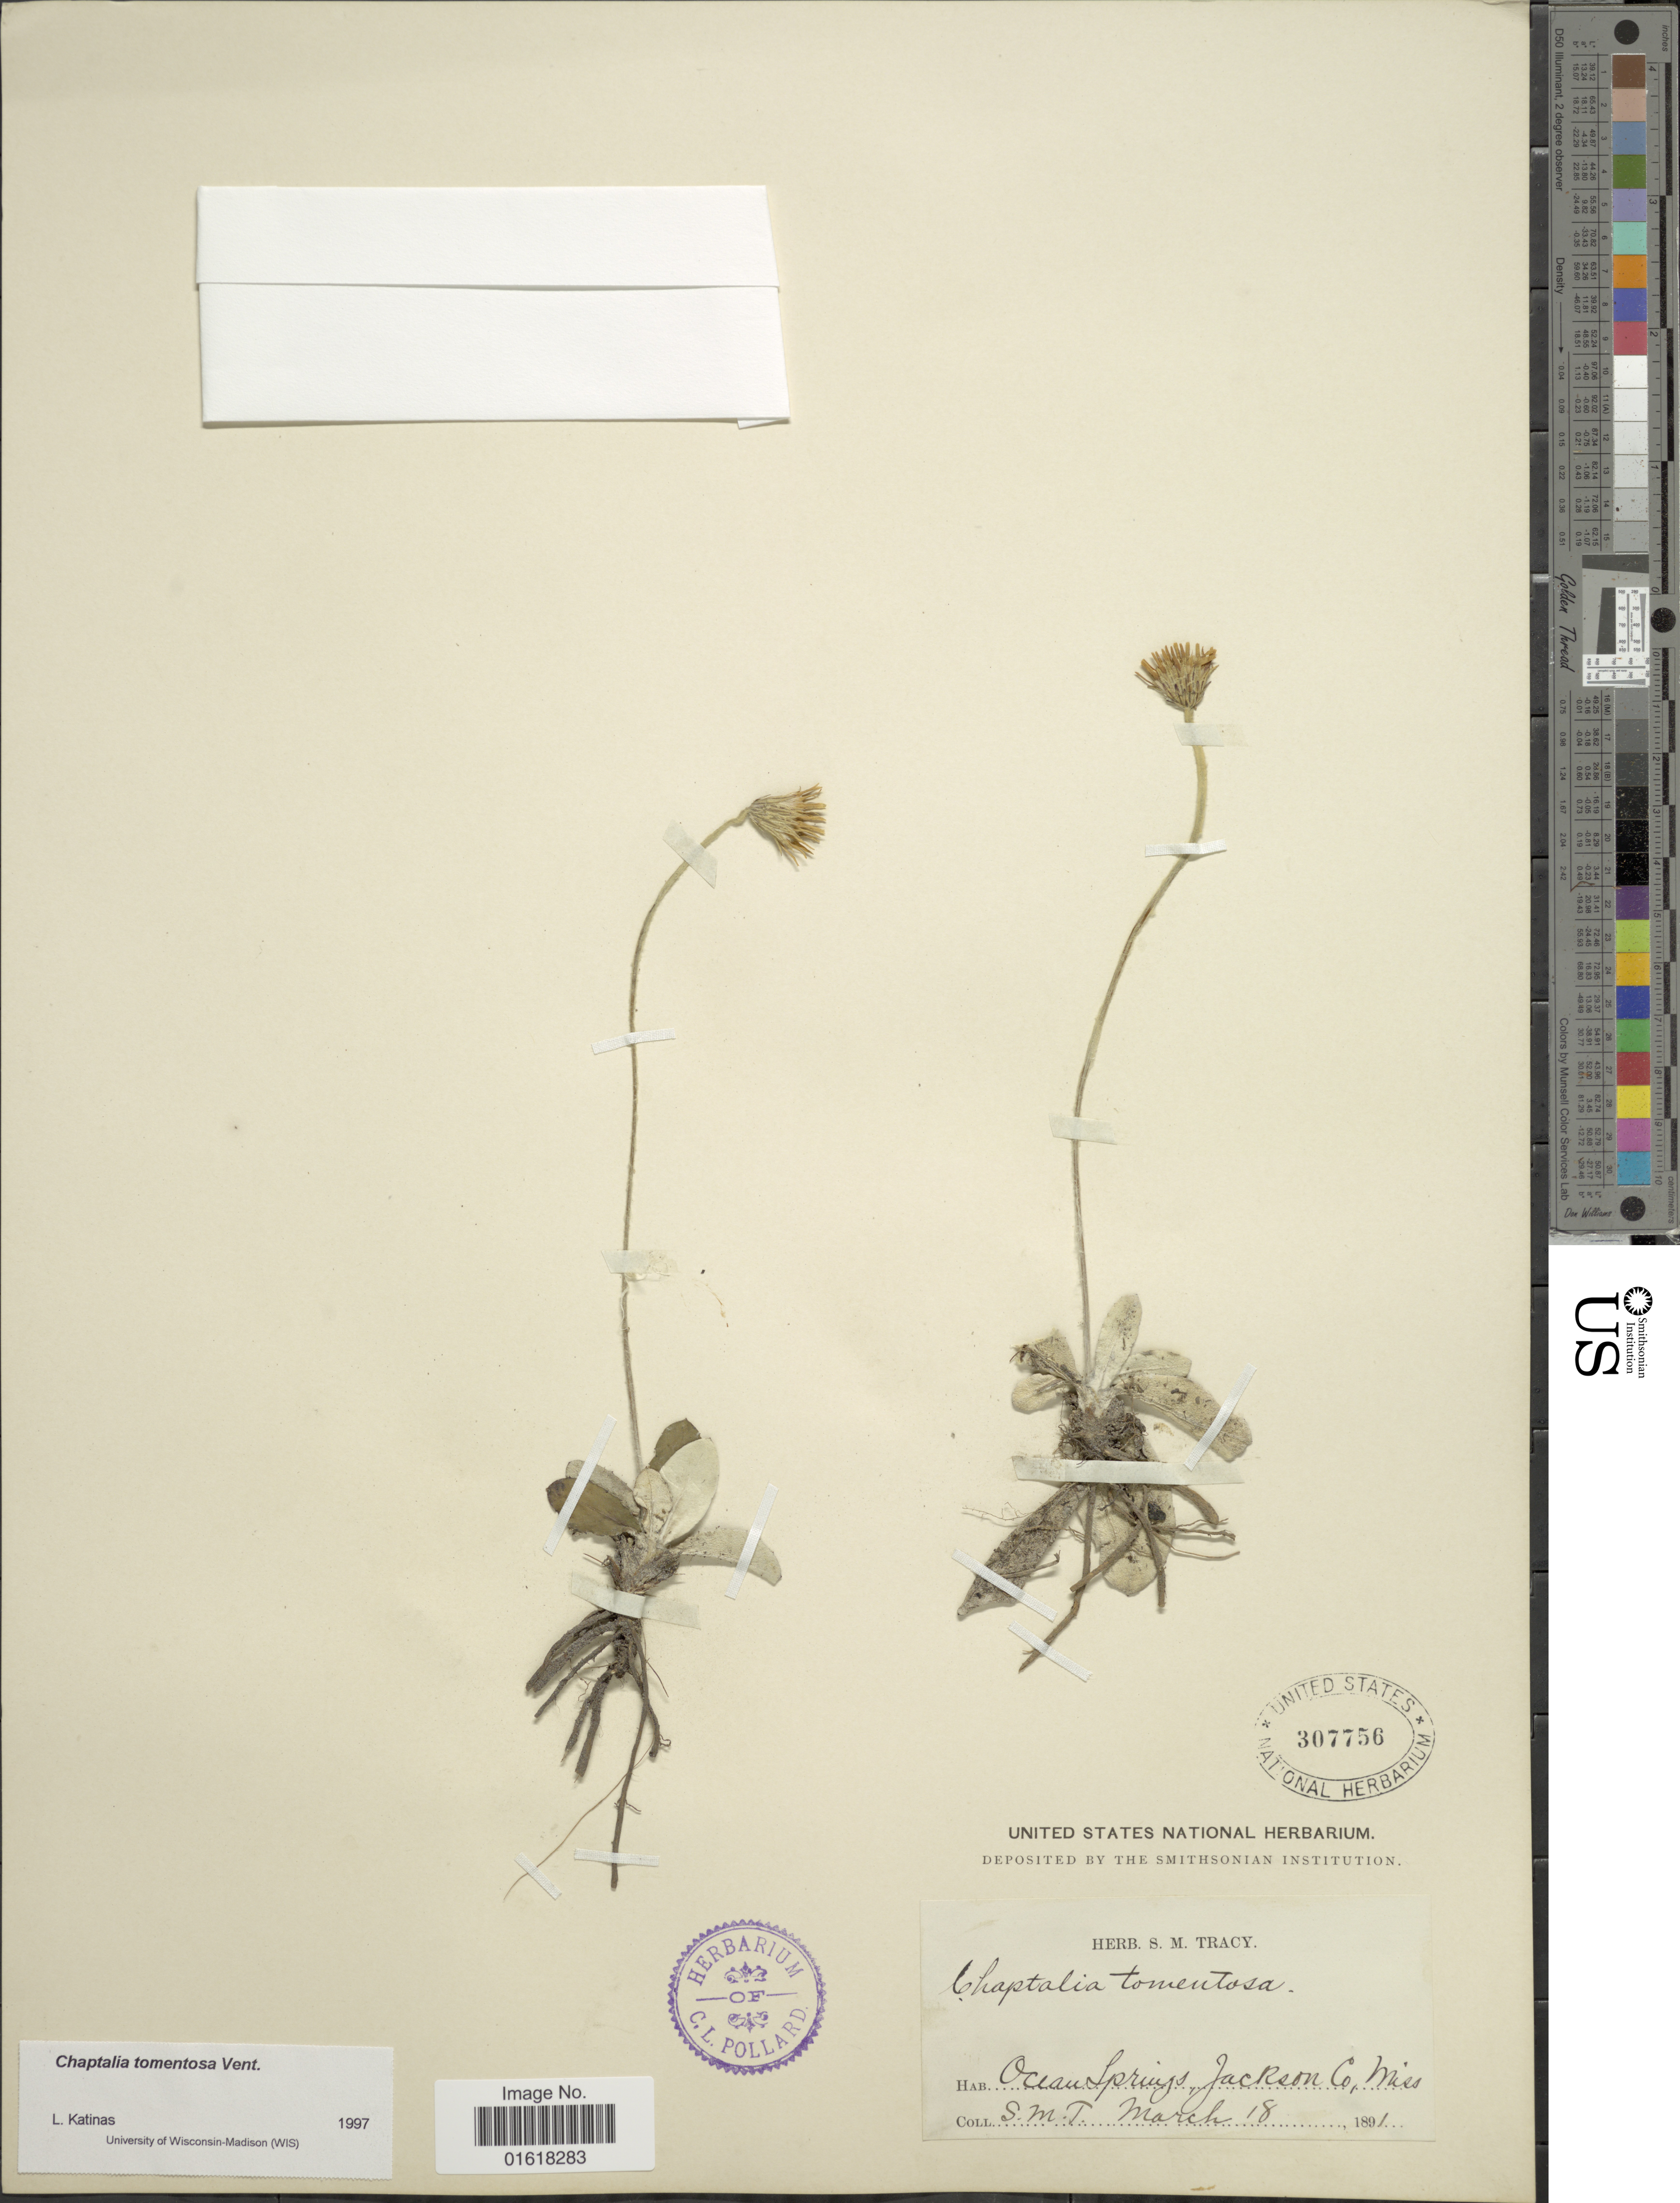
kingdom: Plantae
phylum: Tracheophyta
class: Magnoliopsida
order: Asterales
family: Asteraceae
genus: Chaptalia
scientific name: Chaptalia tomentosa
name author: Vent.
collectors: S. M. Tracy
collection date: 1891-03-18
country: United States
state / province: Mississippi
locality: Ocean Springs, Jackson Co.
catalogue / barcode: US 307756